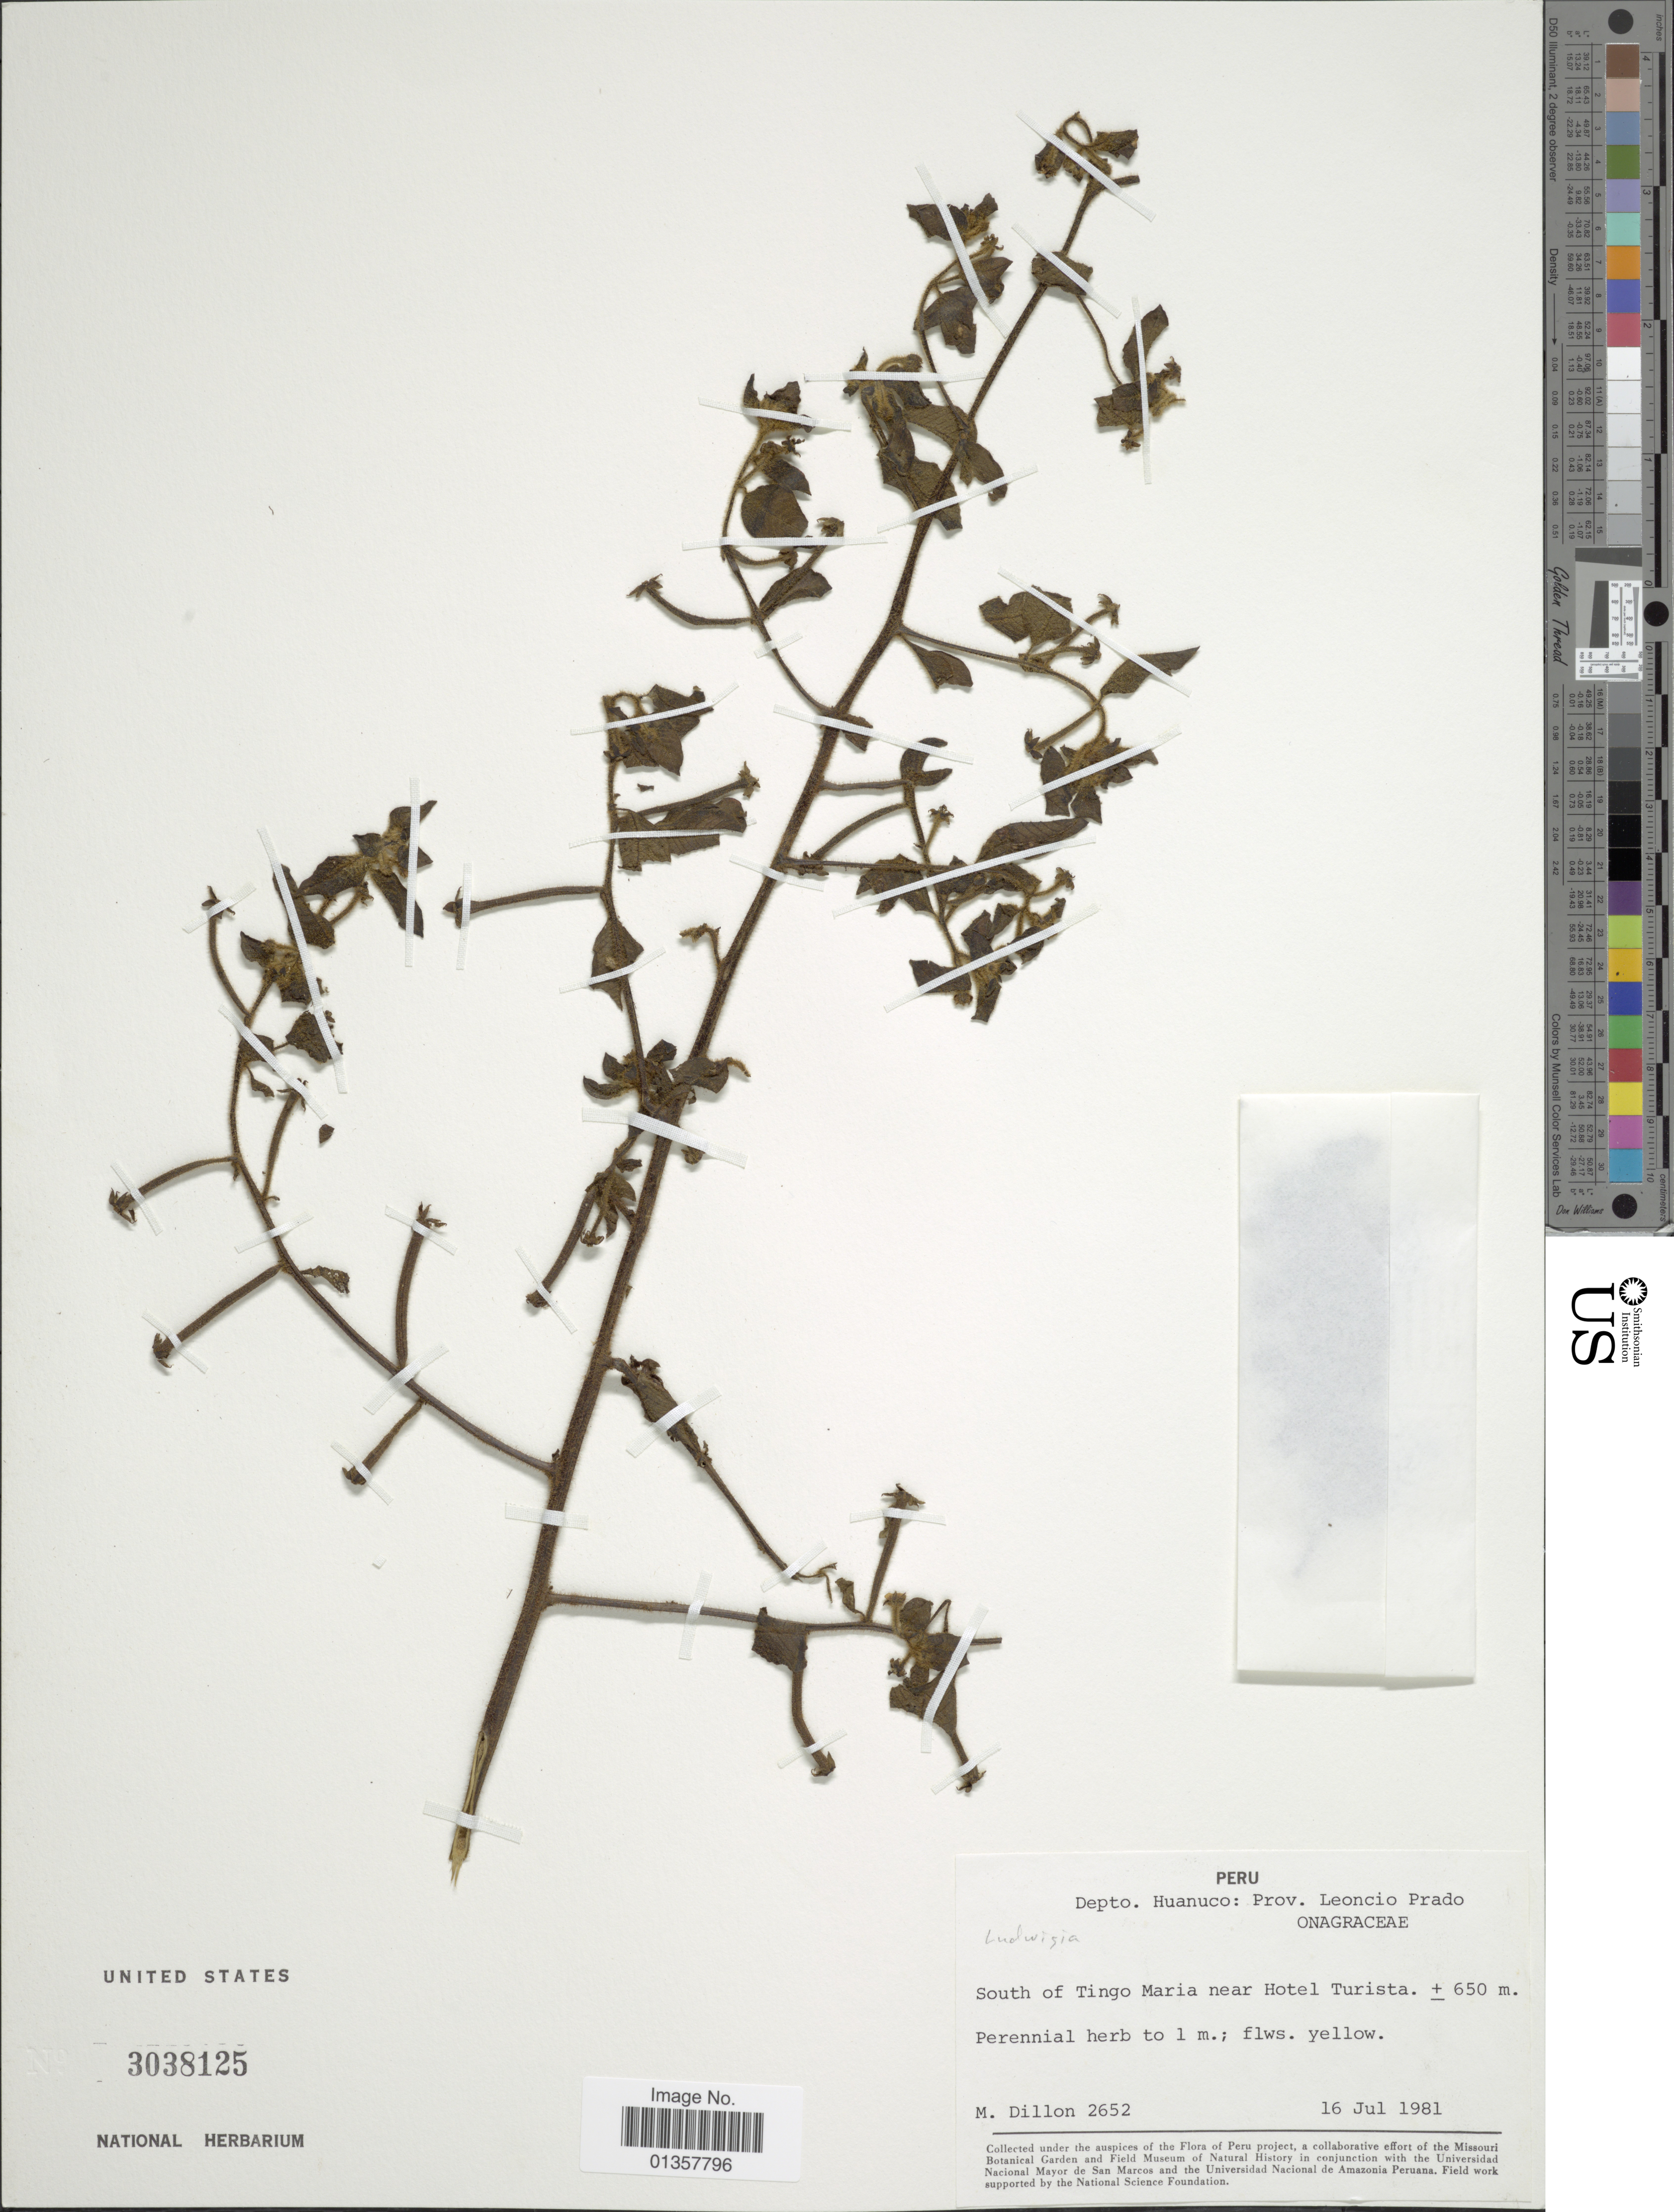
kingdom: Plantae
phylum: Tracheophyta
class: Magnoliopsida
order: Myrtales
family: Onagraceae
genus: Ludwigia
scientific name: Ludwigia sp.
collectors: M. O. Dillon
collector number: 2652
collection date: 1981-07-16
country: Peru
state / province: Huánuco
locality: Prov. Leoncio Prado. South of Tingo Maria near Hotel Turista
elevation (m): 650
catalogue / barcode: US 3038125